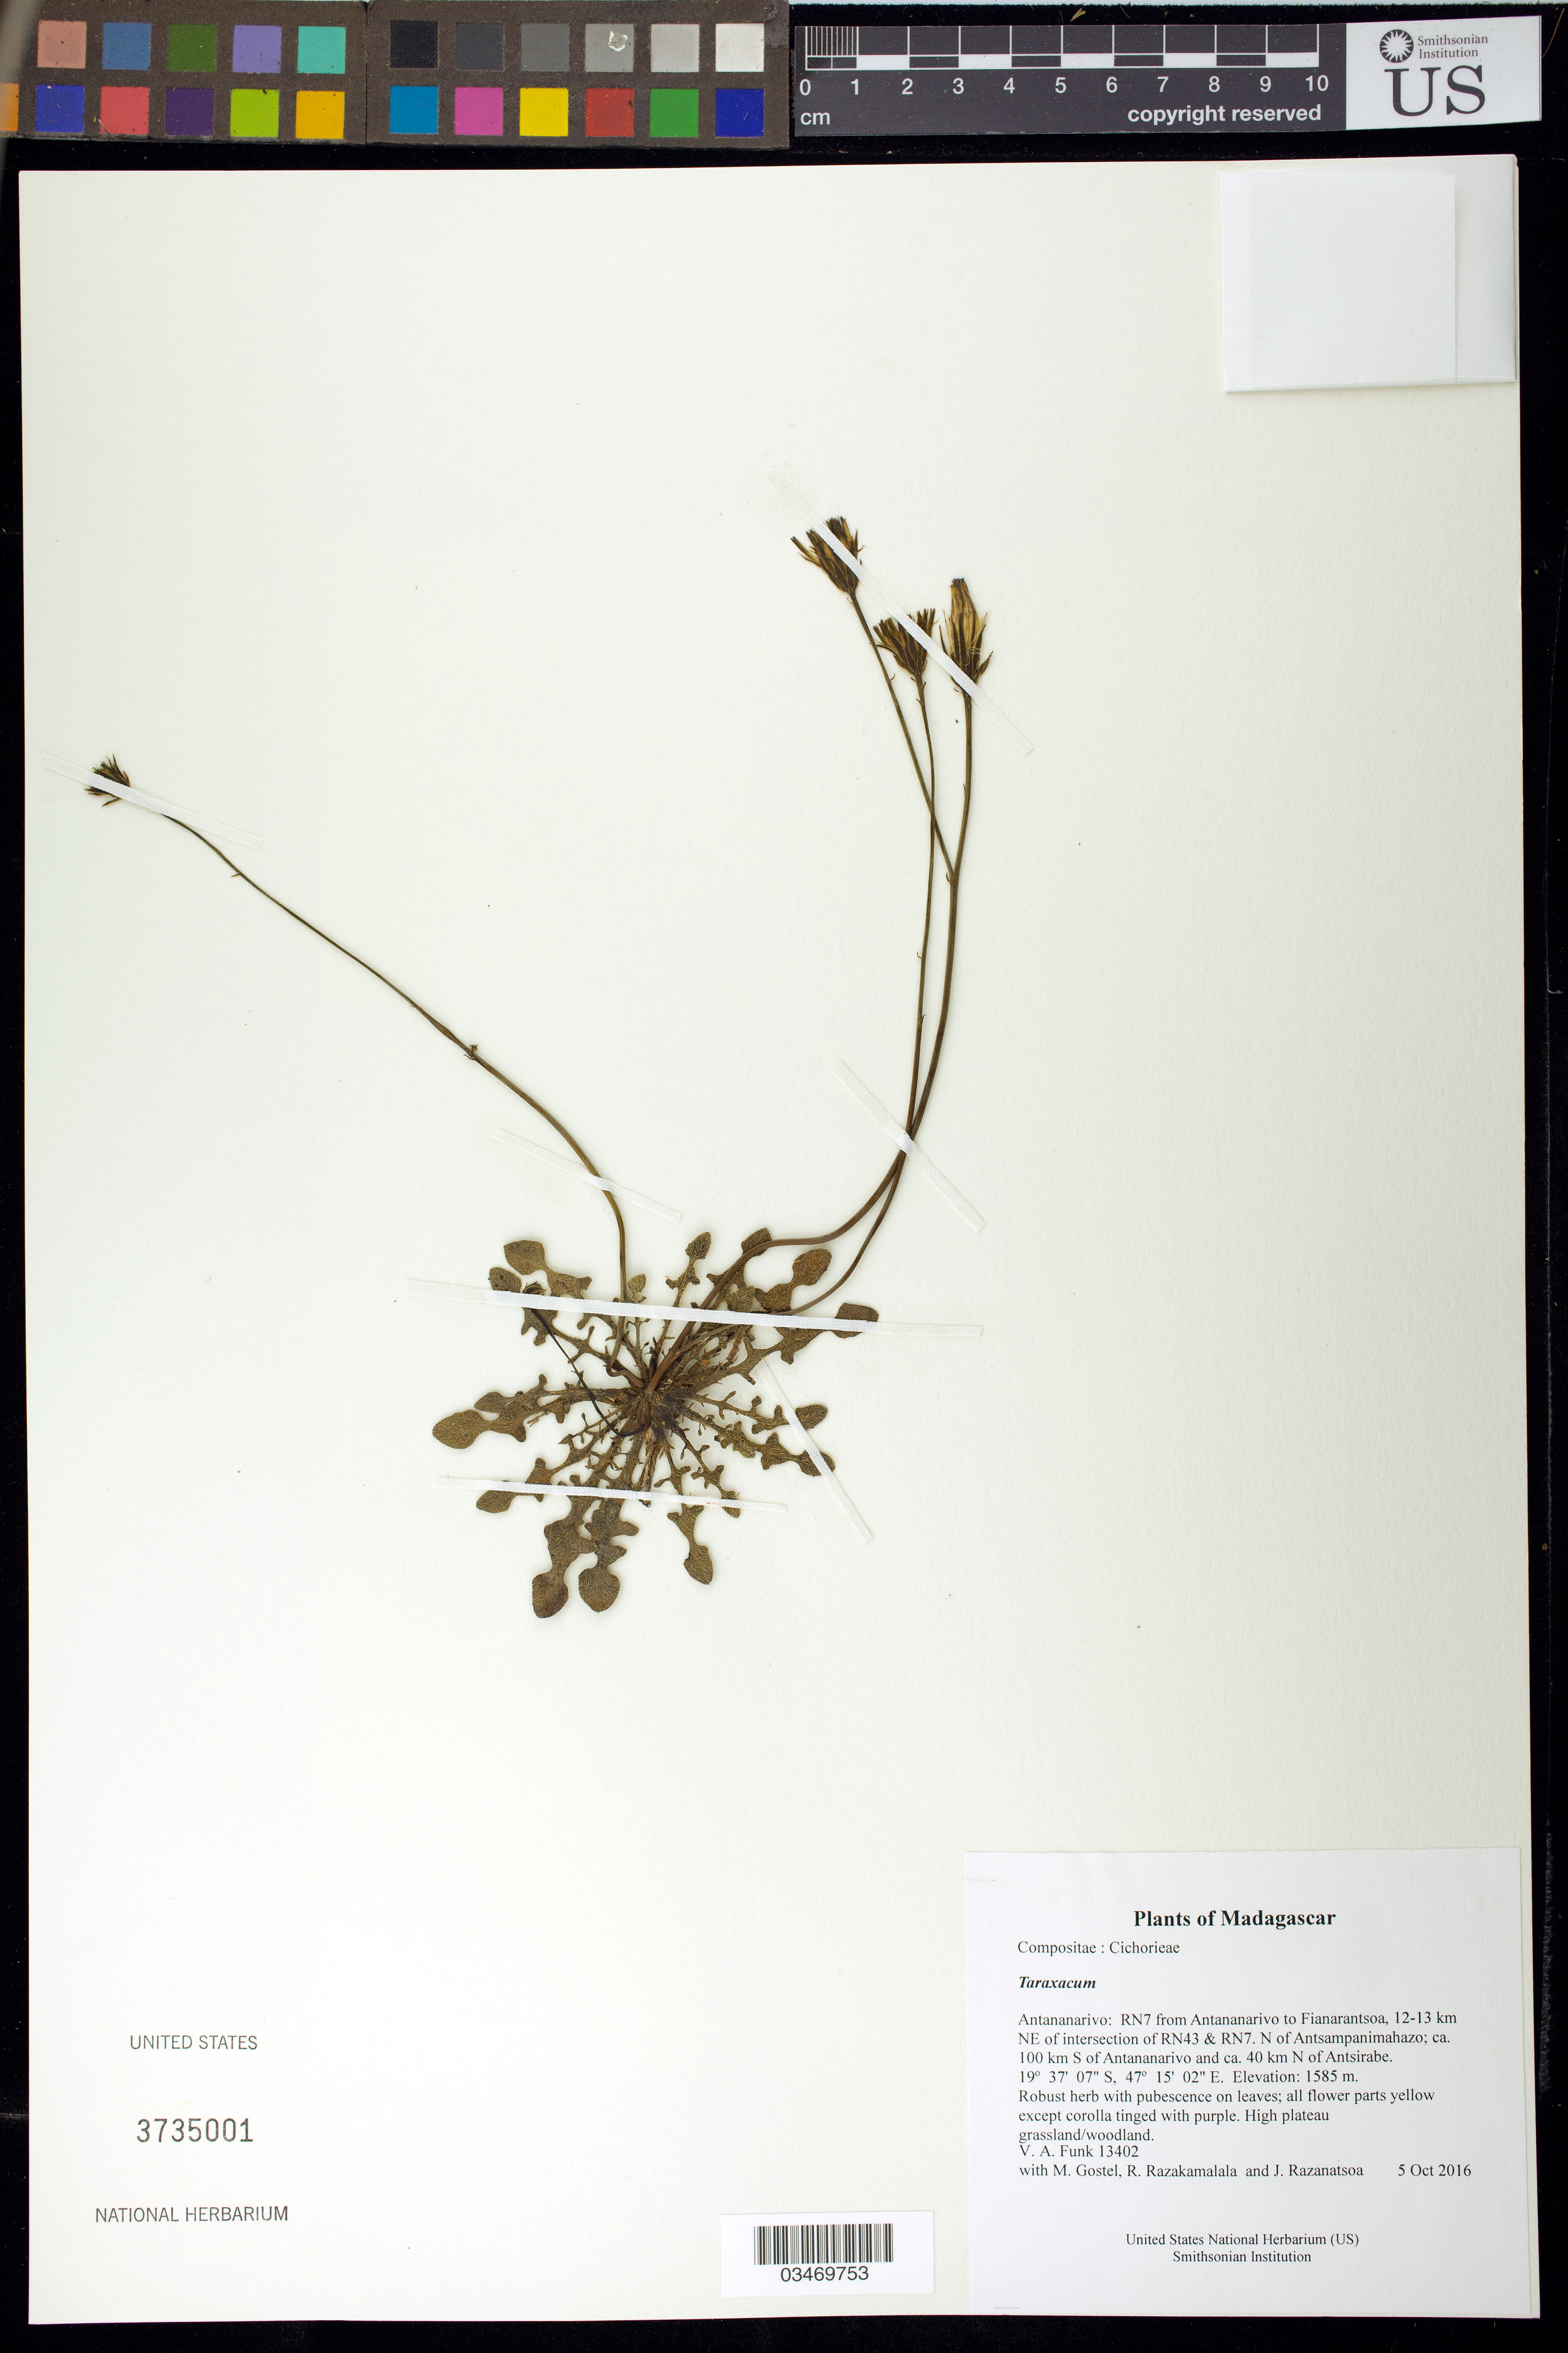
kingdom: Plantae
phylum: Tracheophyta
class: Magnoliopsida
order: Asterales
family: Asteraceae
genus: Taraxacum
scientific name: Taraxacum sp.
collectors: M. R. Gostel, R. Razakamalala & J. Razanatsoa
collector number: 13402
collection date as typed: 5 Oct 2016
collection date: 2016-10-05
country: Madagascar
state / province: Vakinankaratra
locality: RN7 from Antananarivo to Fianarantsoa, 12-13 km NE of intersection of RN43 & RN7. N of Antsampanimahazo; ca. 100 km S of Antananarivo and ca. 40 km N of Antsirabe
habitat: High plateau grassland/woodland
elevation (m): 1585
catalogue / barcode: US 3735001